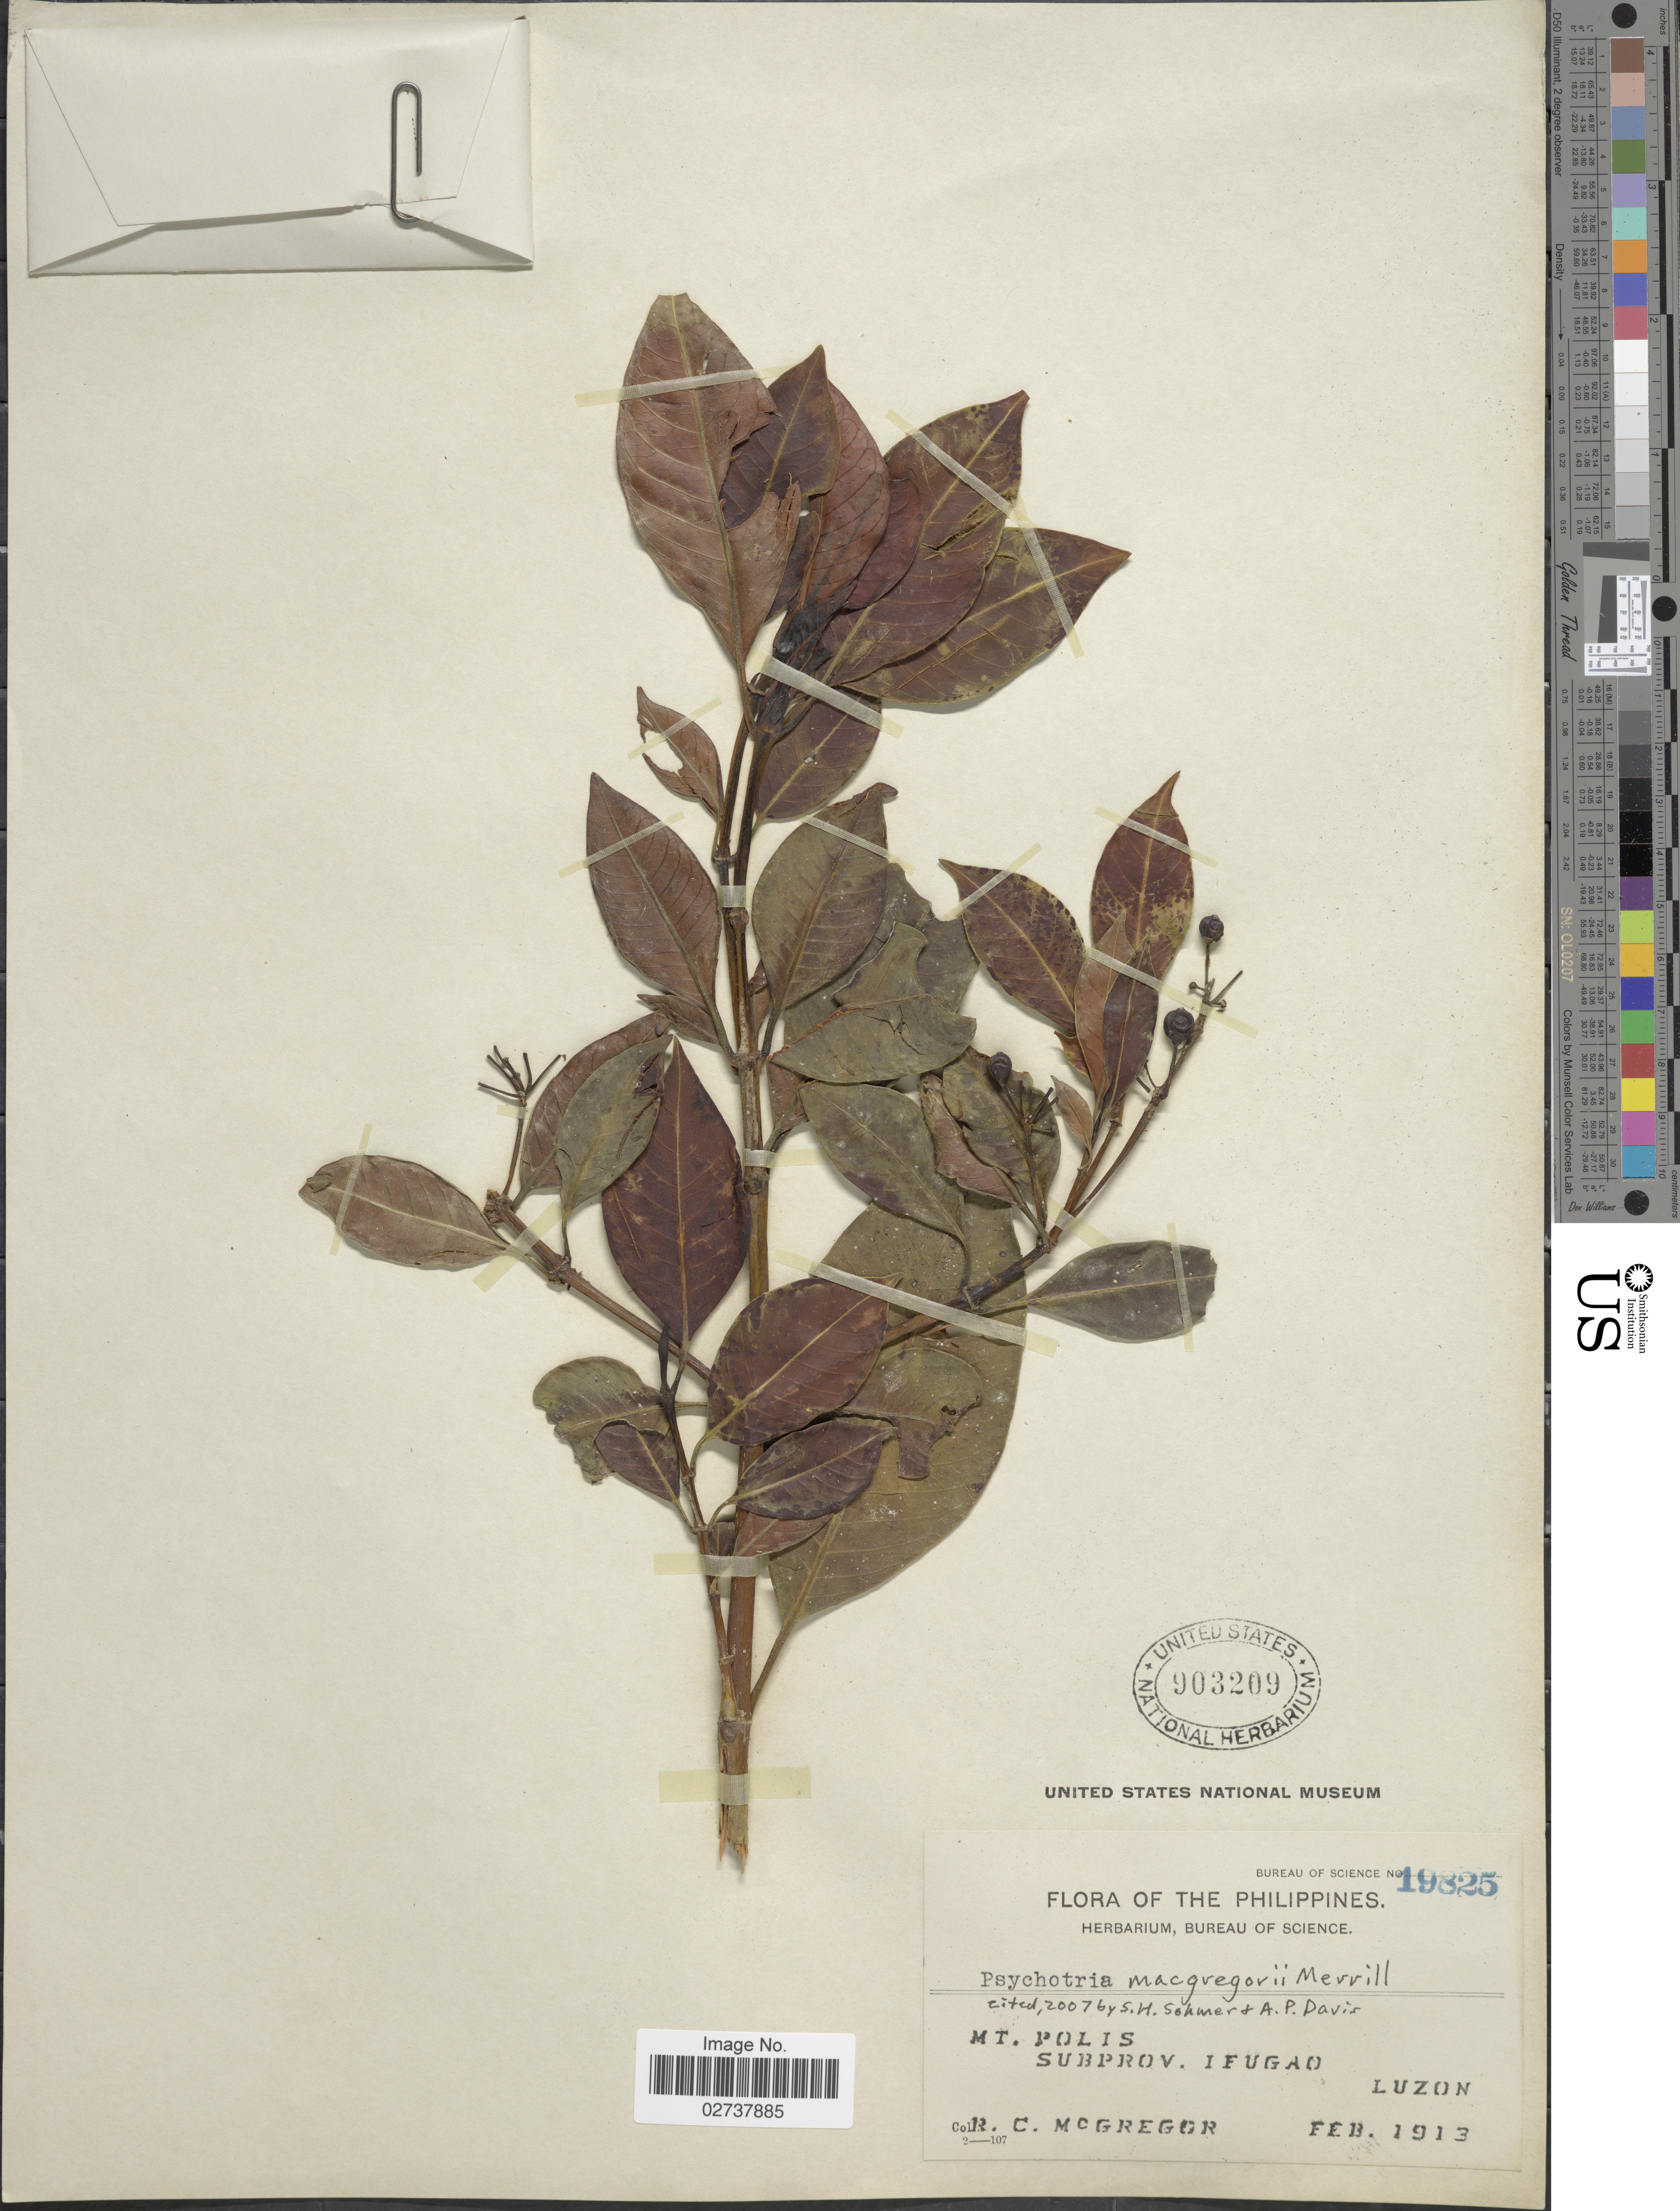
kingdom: Plantae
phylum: Tracheophyta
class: Magnoliopsida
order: Gentianales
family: Rubiaceae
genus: Psychotria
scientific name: Psychotria macgregorii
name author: Merr.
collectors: R. C. McGregor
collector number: Bureau of Science 19825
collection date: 1913-02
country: Philippines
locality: Mt. Polis, Subprov. Ifugao.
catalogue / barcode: US 903209